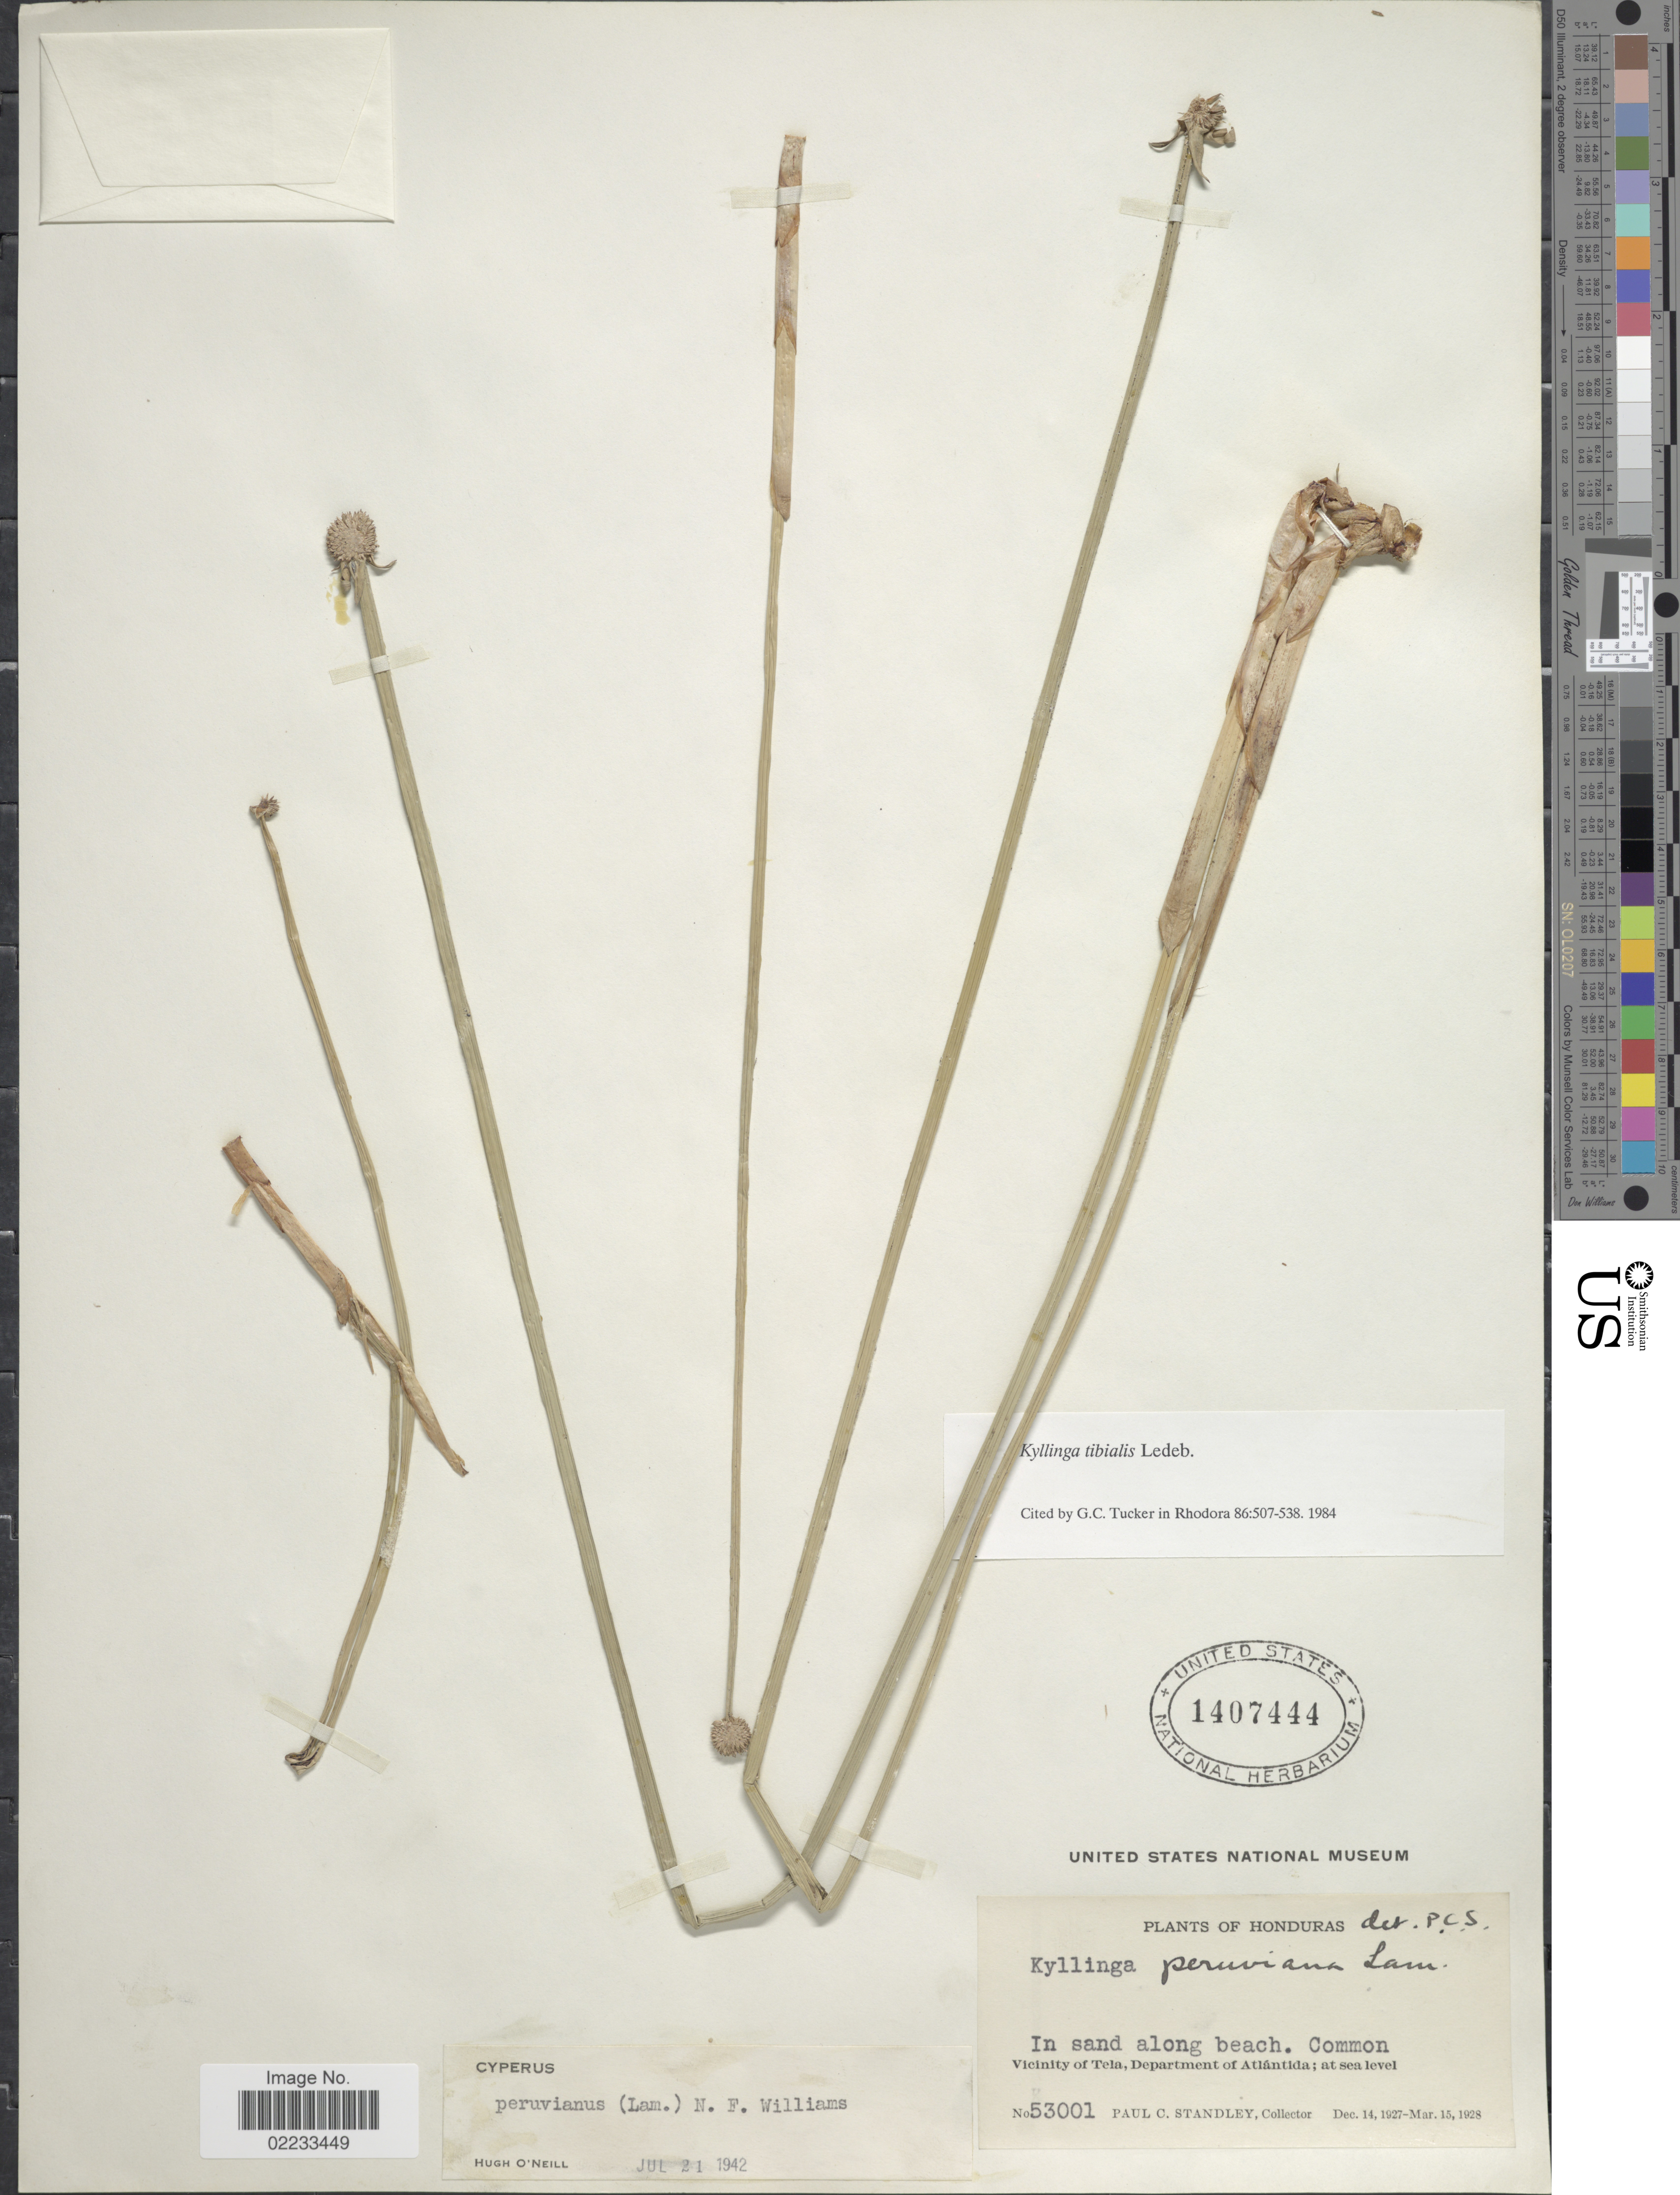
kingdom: Plantae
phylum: Tracheophyta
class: Liliopsida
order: Poales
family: Cyperaceae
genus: Cyperus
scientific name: Cyperus tibialis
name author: (Poit. ex Ledeb.) Govaerts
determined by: Strong, Mark T., (BOT), Smithsonian Institution - National Museum of Natural History (UNITED STATES)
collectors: P. C. Standley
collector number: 53001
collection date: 1927-12-14/1928-03-15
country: Honduras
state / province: Atlántida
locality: In sand along beach. Vicinity of Tela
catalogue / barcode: US 1407444